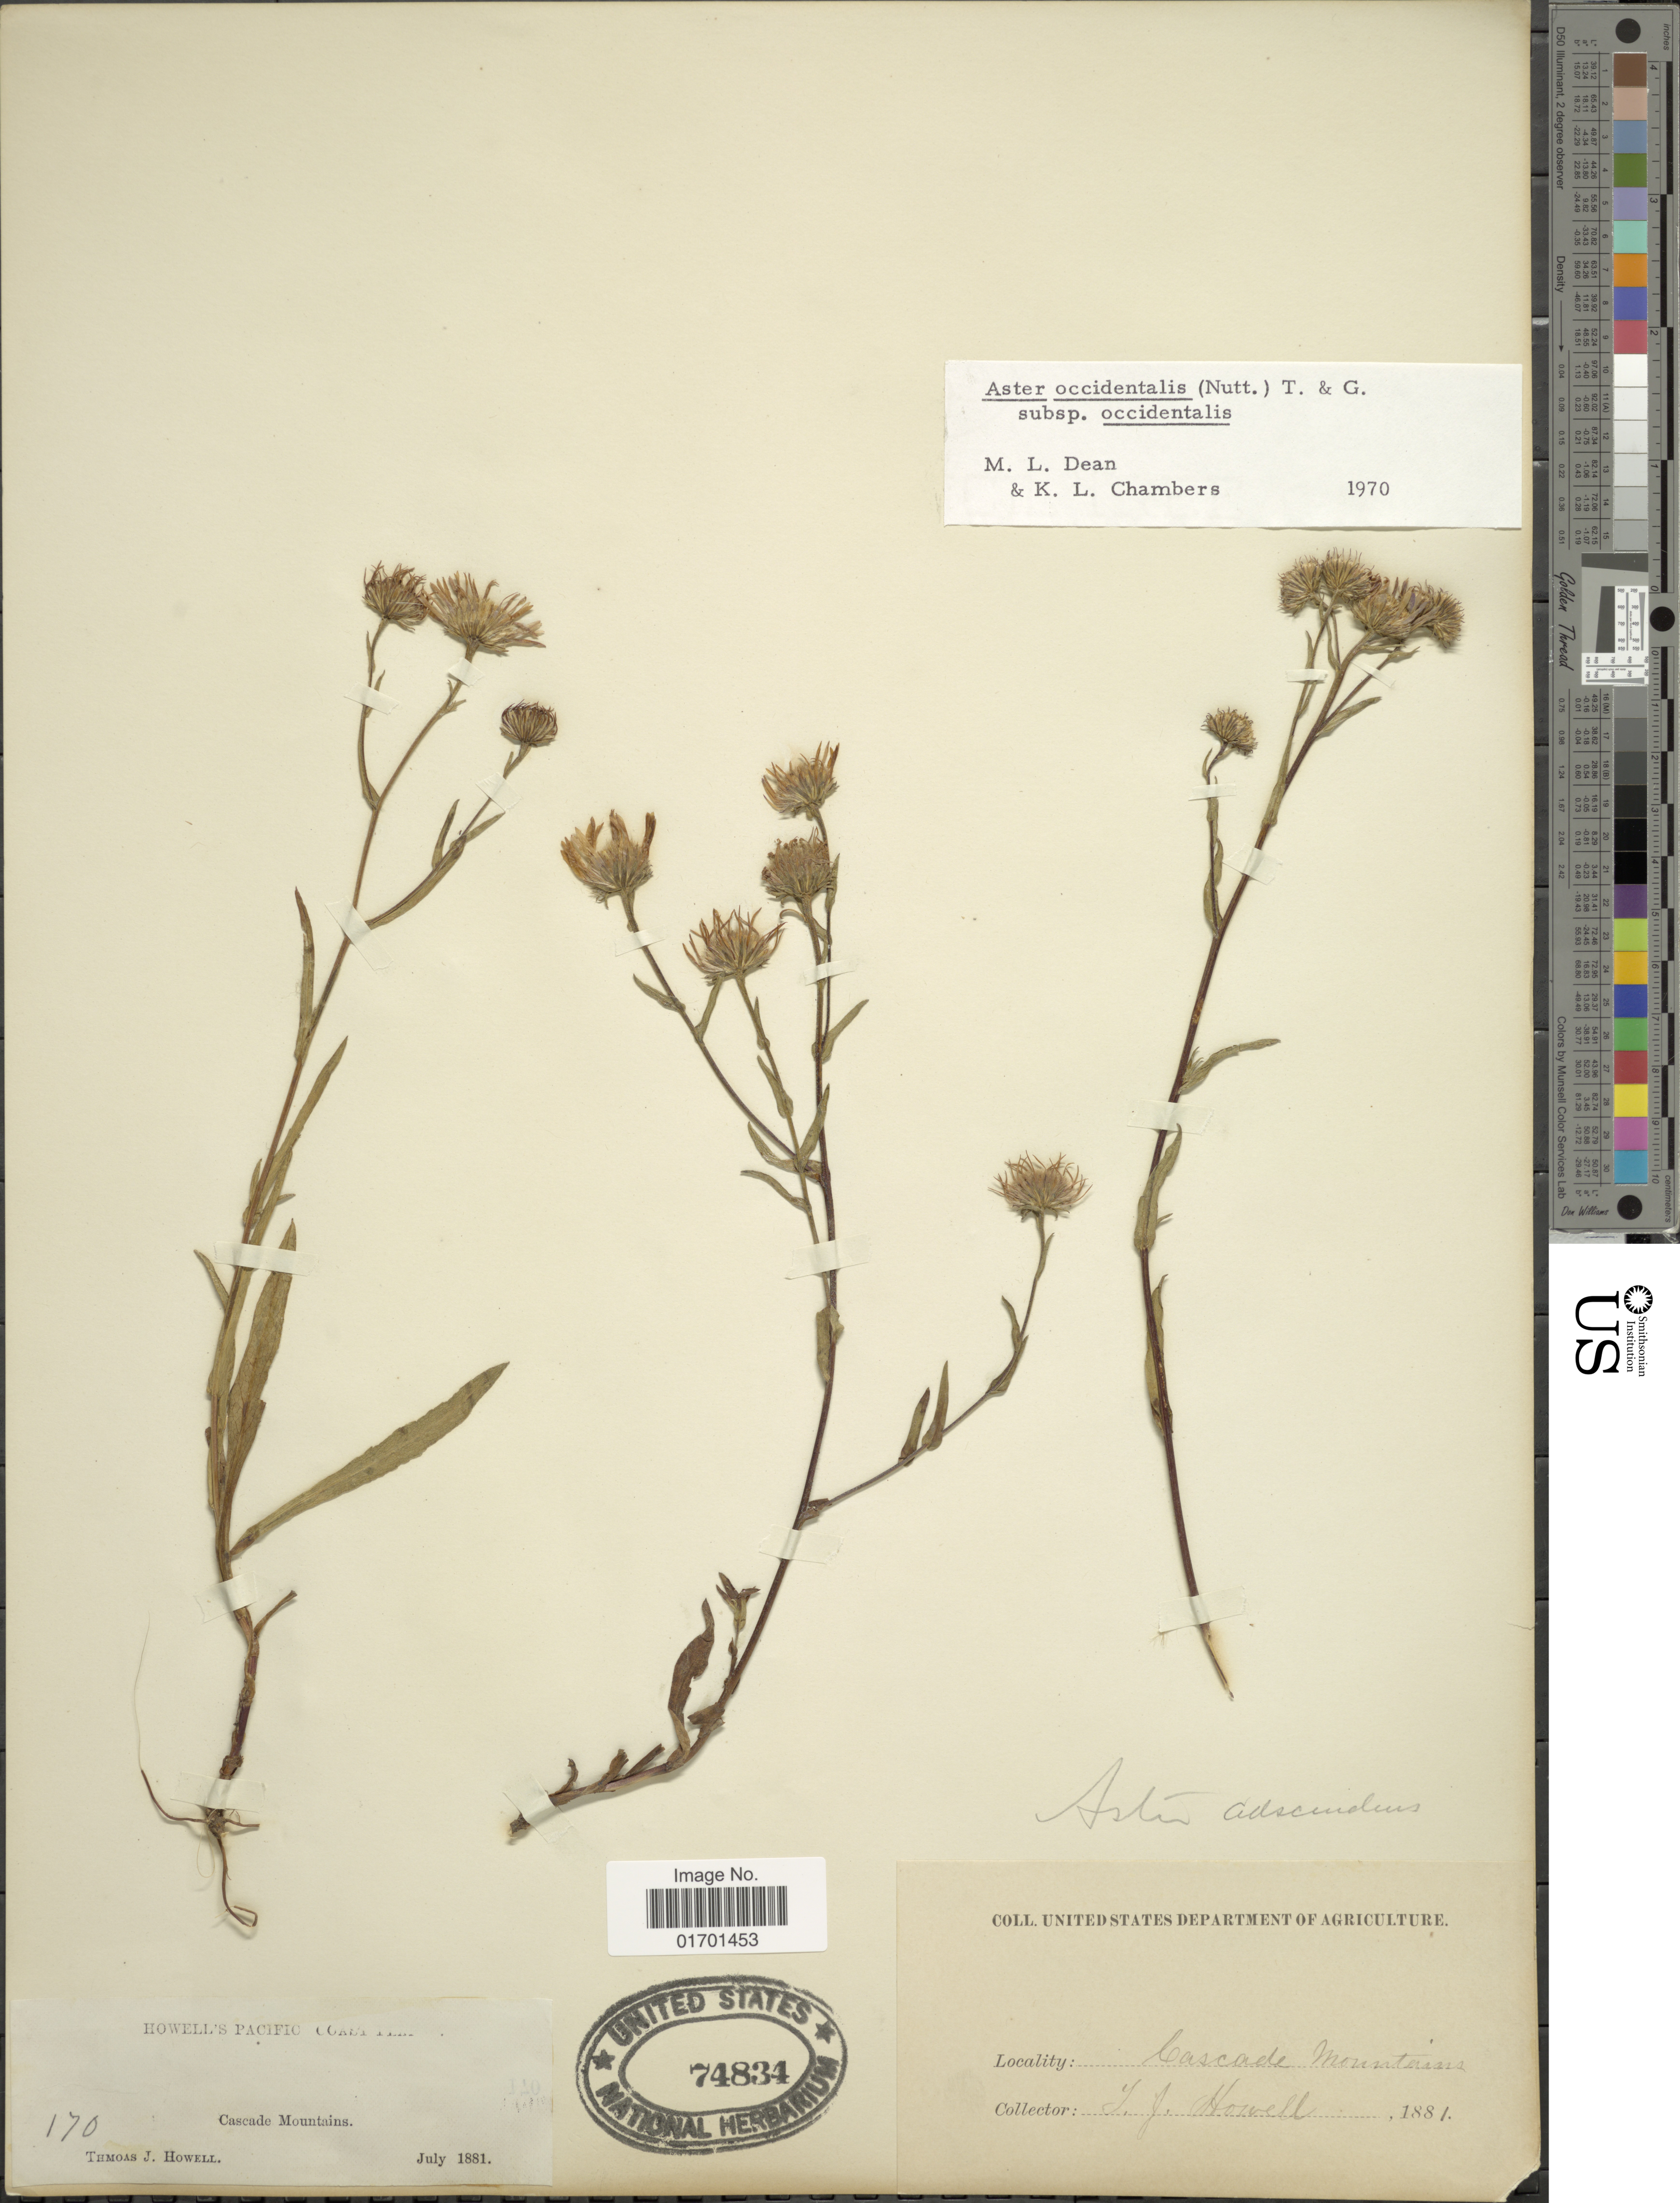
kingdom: Plantae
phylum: Tracheophyta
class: Magnoliopsida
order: Asterales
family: Asteraceae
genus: Symphyotrichum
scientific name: Symphyotrichum spathulatum var. spathulatum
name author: (Lindl.) G.L. Nesom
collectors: T. J. Howell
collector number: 170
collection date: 1881-07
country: United States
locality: Cascade Mountains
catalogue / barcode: US 74834